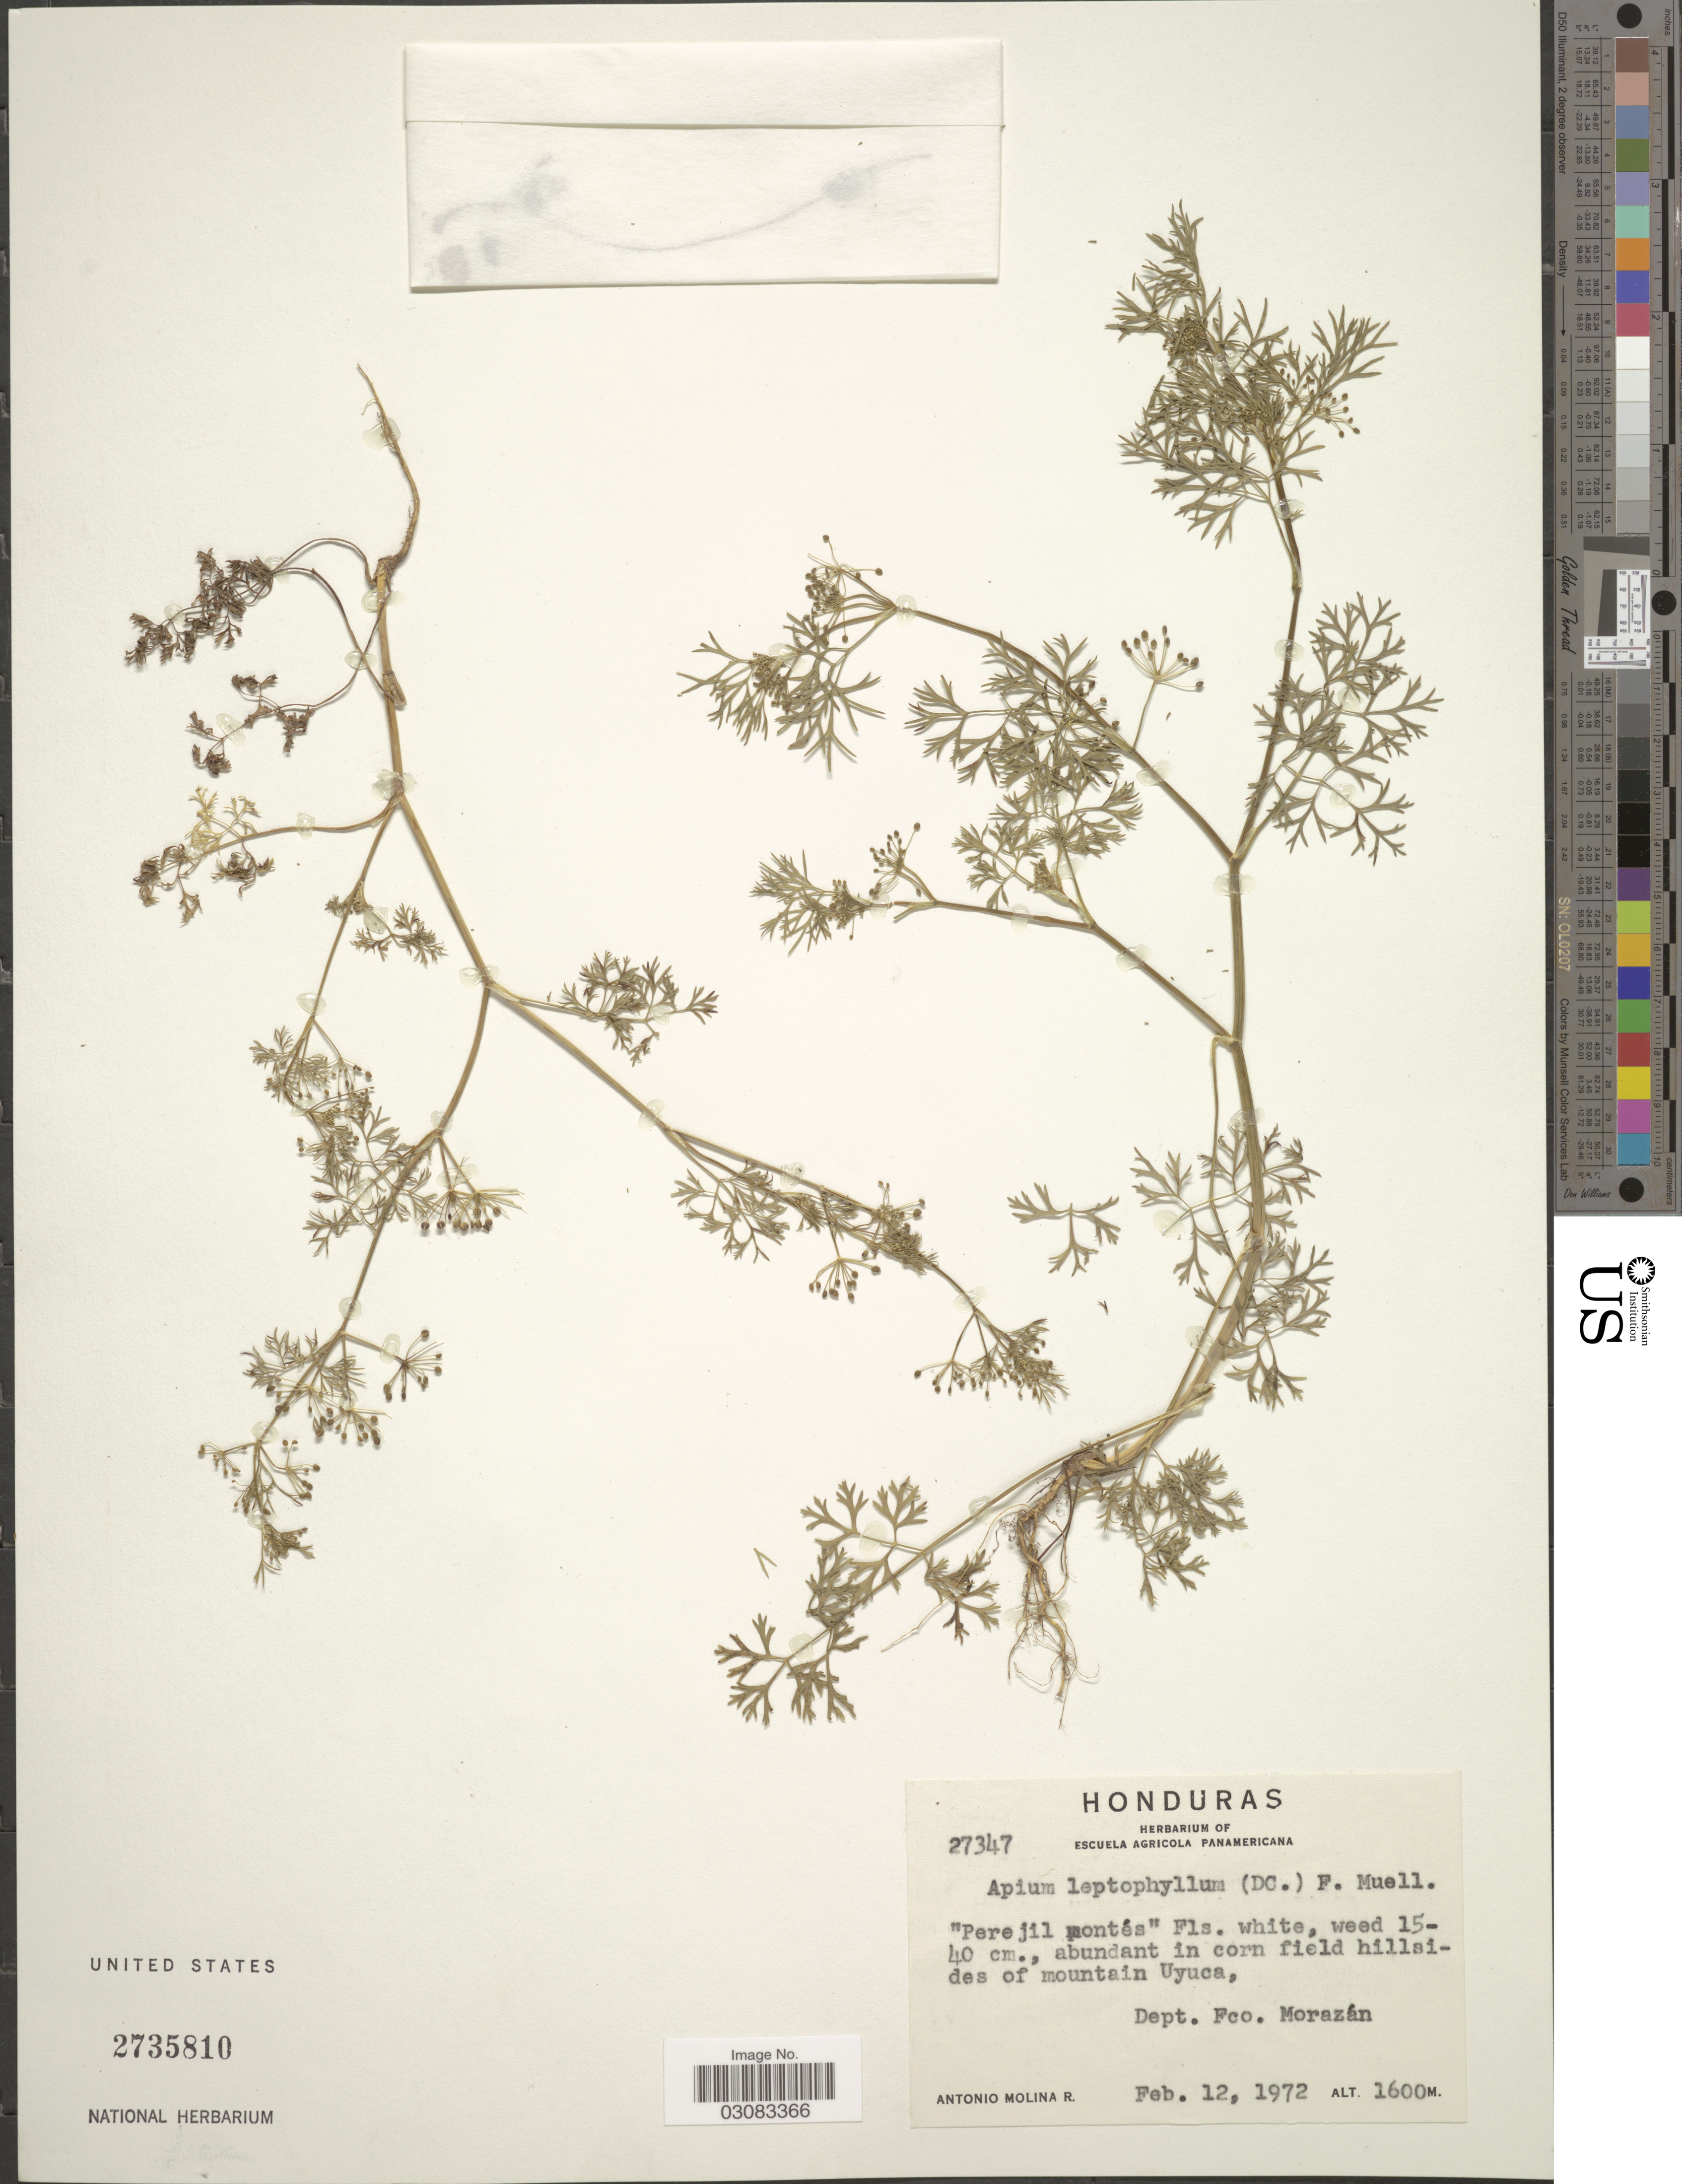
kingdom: Plantae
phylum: Tracheophyta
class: Magnoliopsida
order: Apiales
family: Apiaceae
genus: Cyclospermum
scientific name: Cyclospermum leptophyllum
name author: (Pers.) Sprague ex Britton & P. Wilson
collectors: A. Molina R.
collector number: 27347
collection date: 1972-02-12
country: Honduras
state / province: Fco. Morazán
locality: Hillsides of mountain Uyuca, Dept. Fco. Morazán.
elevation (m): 1600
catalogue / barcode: US 2735810